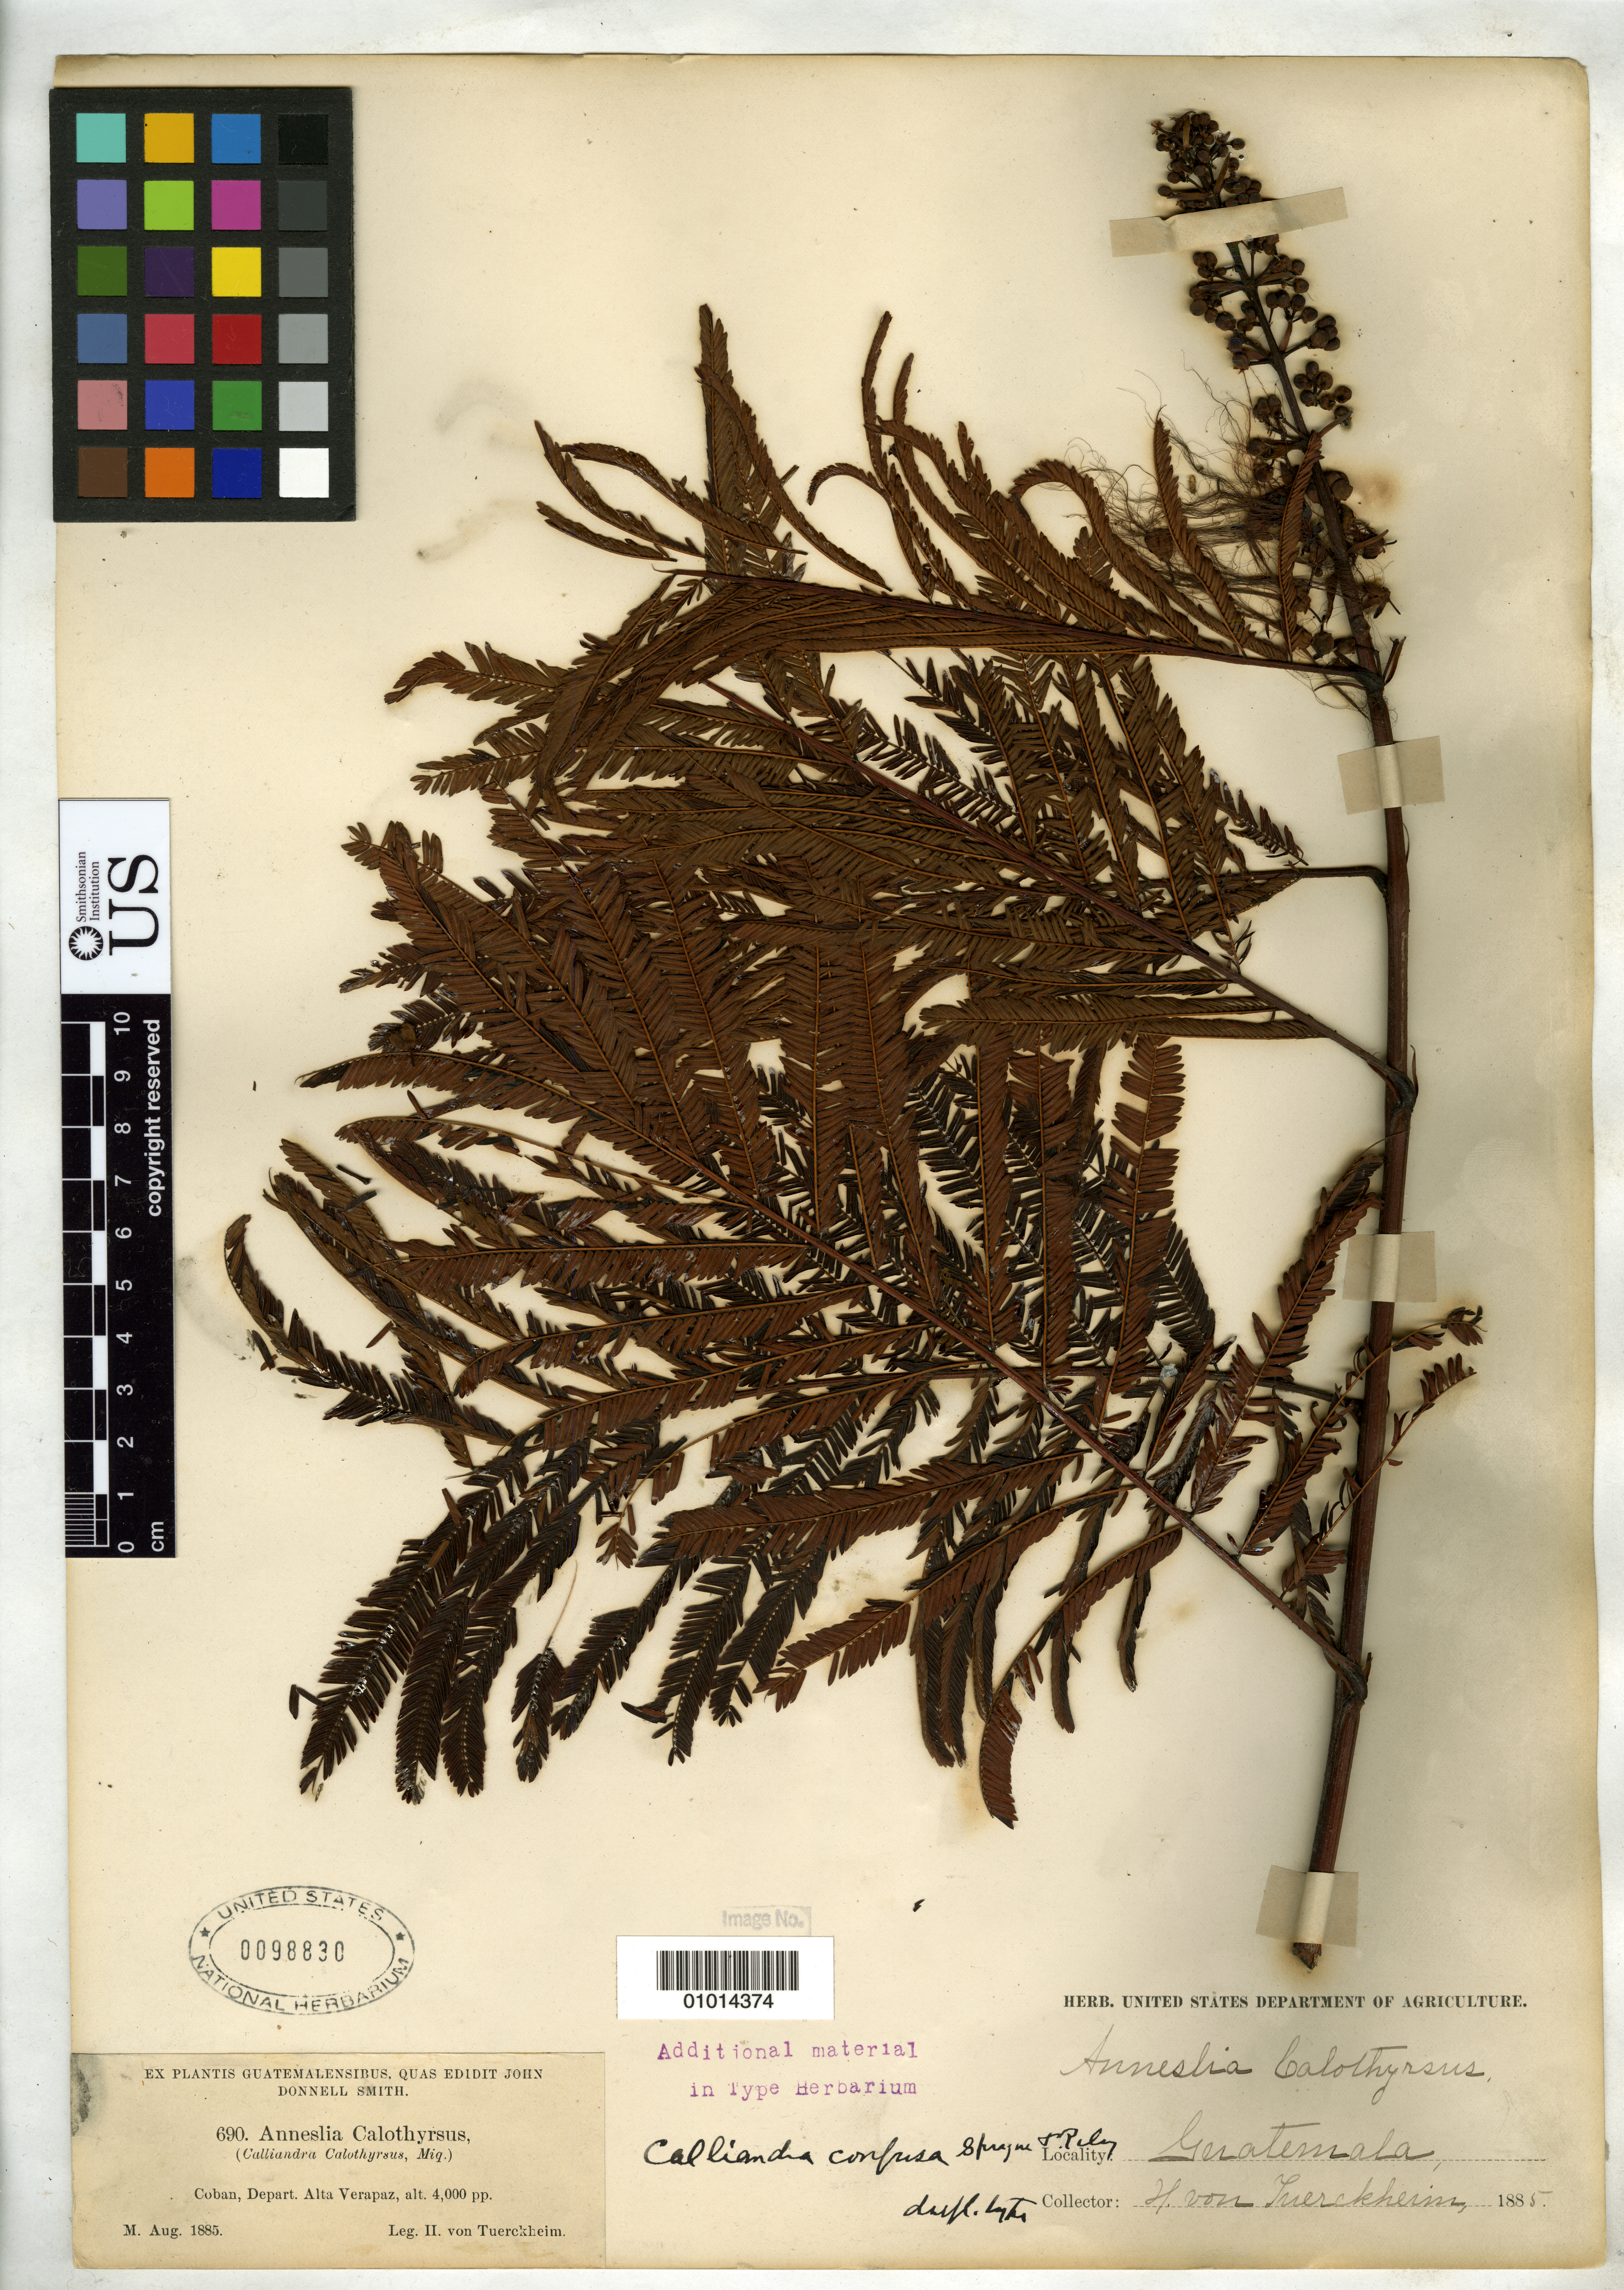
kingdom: Plantae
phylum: Tracheophyta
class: Magnoliopsida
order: Fabales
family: Fabaceae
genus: Calliandra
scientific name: Calliandra confusa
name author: Sprague & L. Riley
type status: Isotype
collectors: H. von Türckheim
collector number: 690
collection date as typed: Aug 1885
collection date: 1885-08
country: Guatemala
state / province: Alta Verapaz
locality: Cobán. [Protologue, 1200 m]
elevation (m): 1219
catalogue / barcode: US 98830